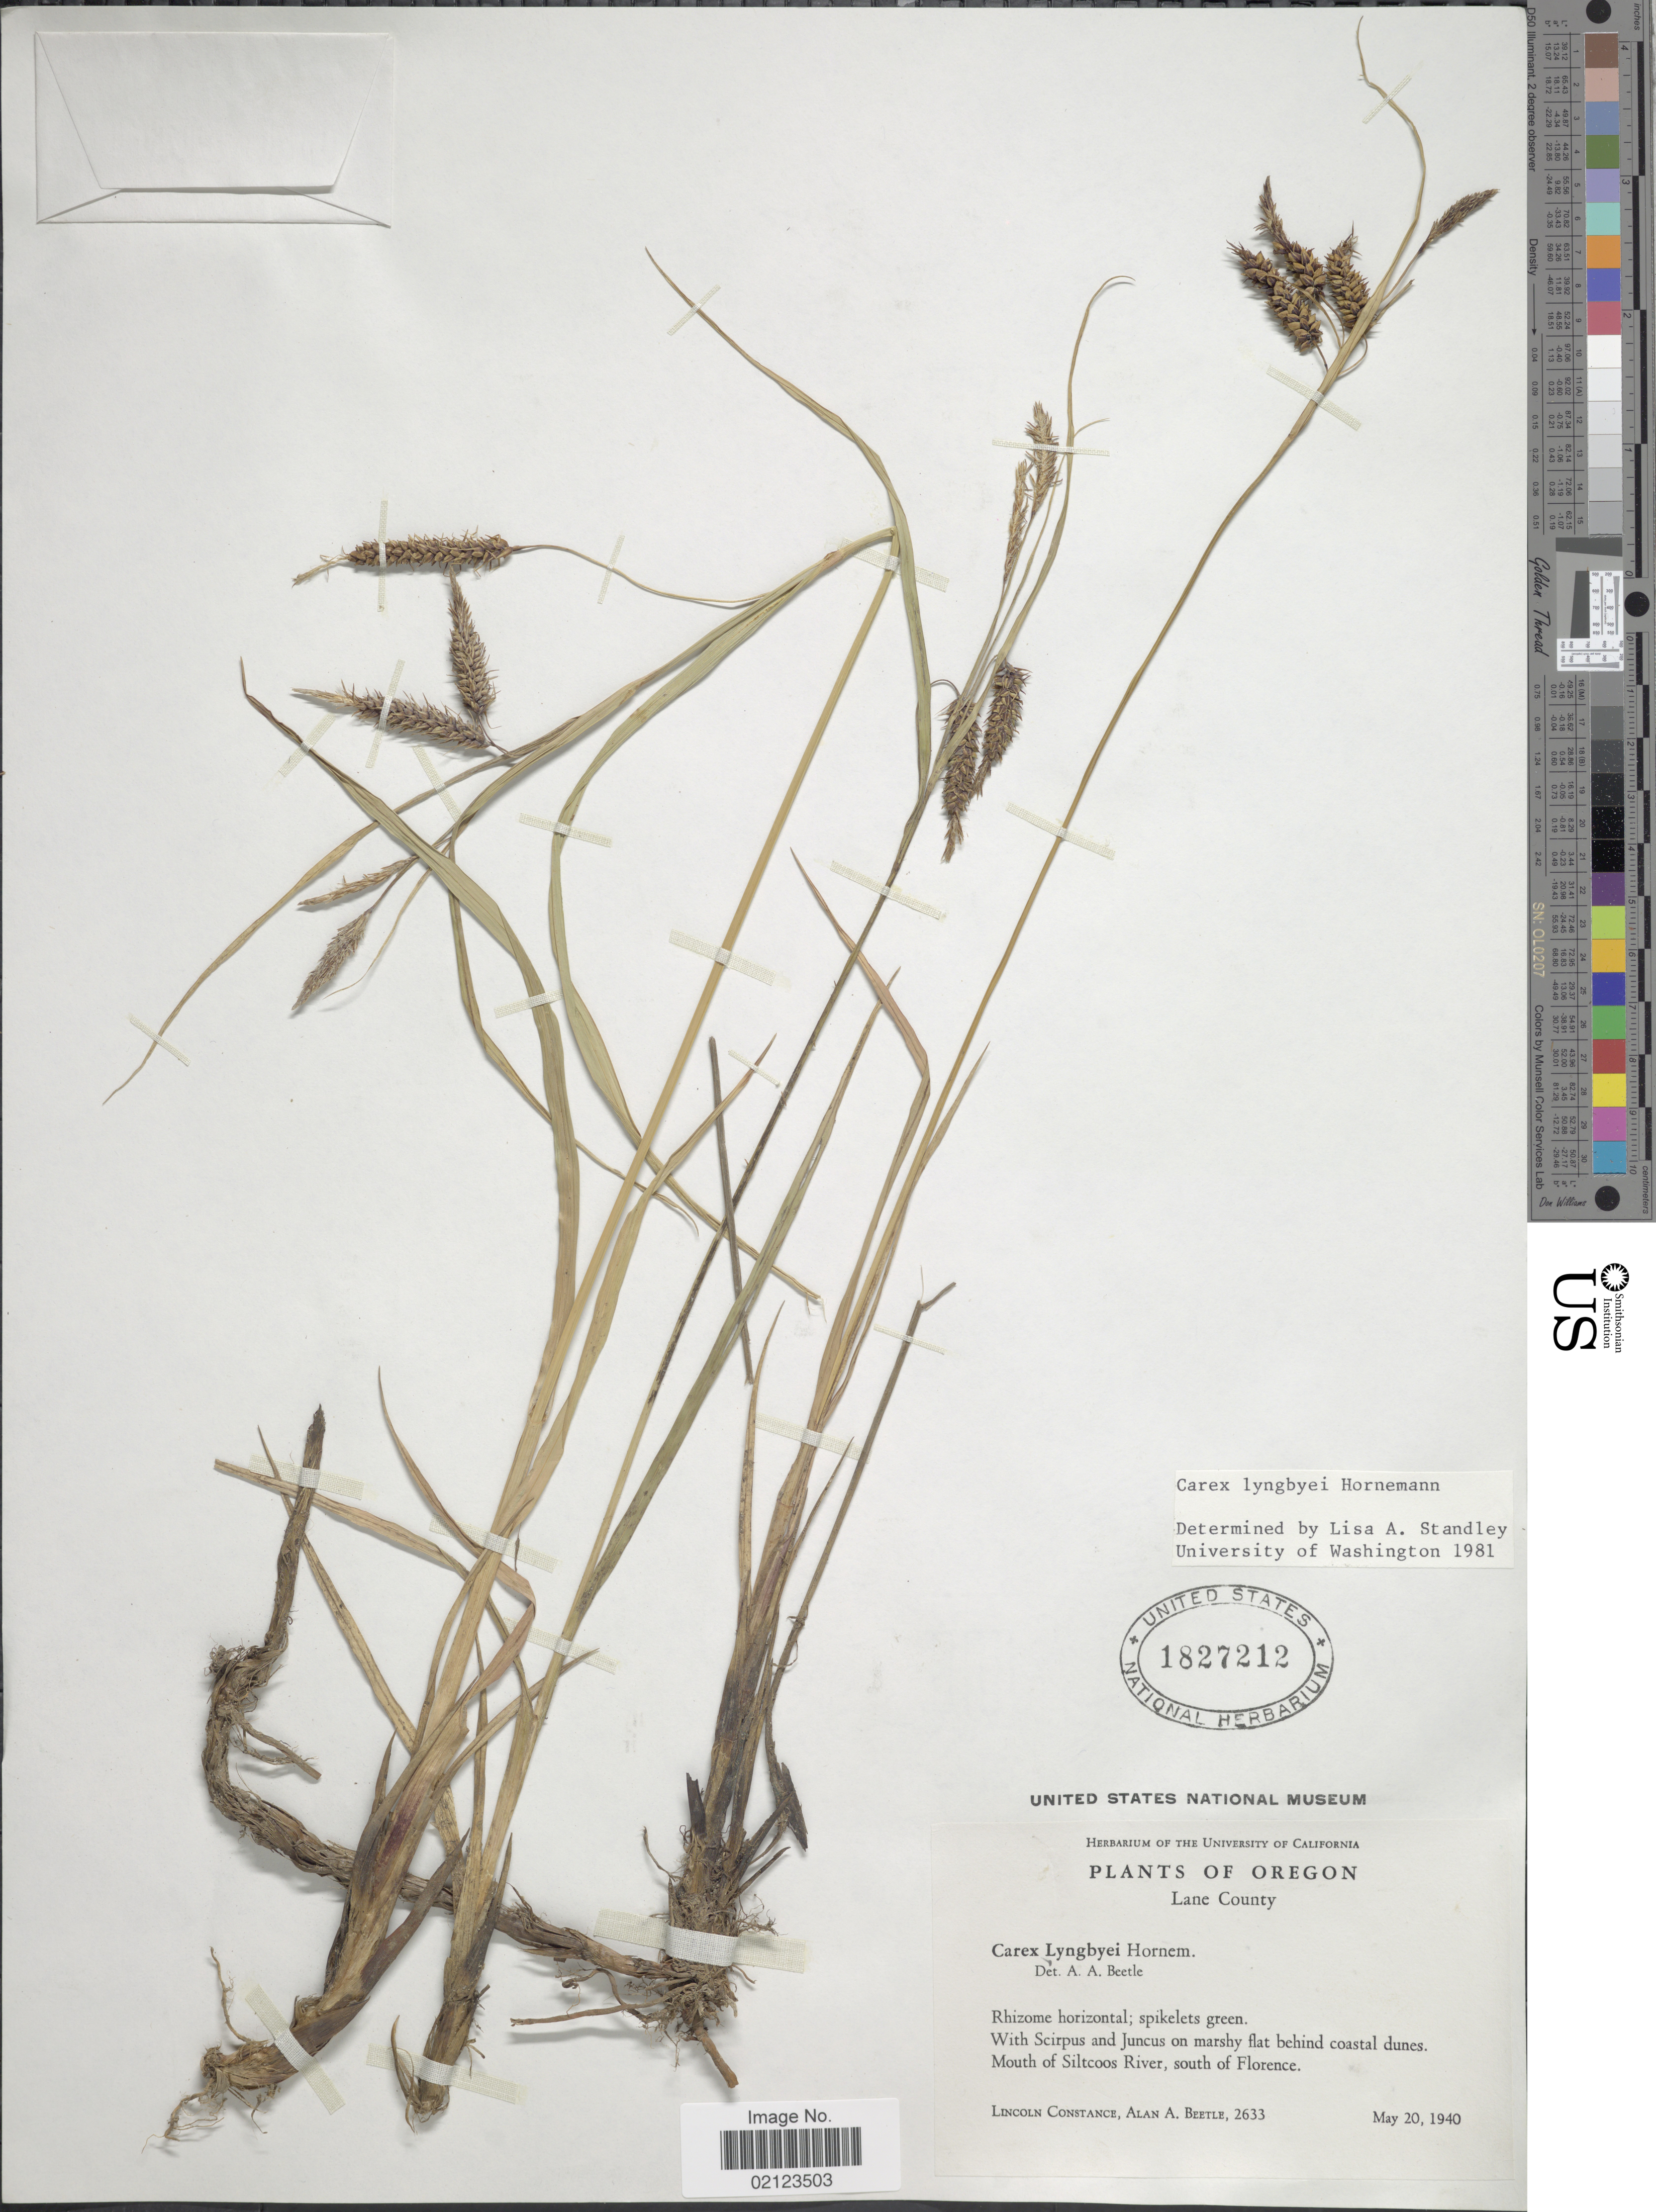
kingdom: Plantae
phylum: Tracheophyta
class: Liliopsida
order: Poales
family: Cyperaceae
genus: Carex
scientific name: Carex lyngbyei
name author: Hornem.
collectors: L. Constance & A. A. Beetle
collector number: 2633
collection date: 1940-05-20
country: United States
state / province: Oregon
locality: Lane County. Mouth of Siltcoos River, south of Florence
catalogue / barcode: US 1827212